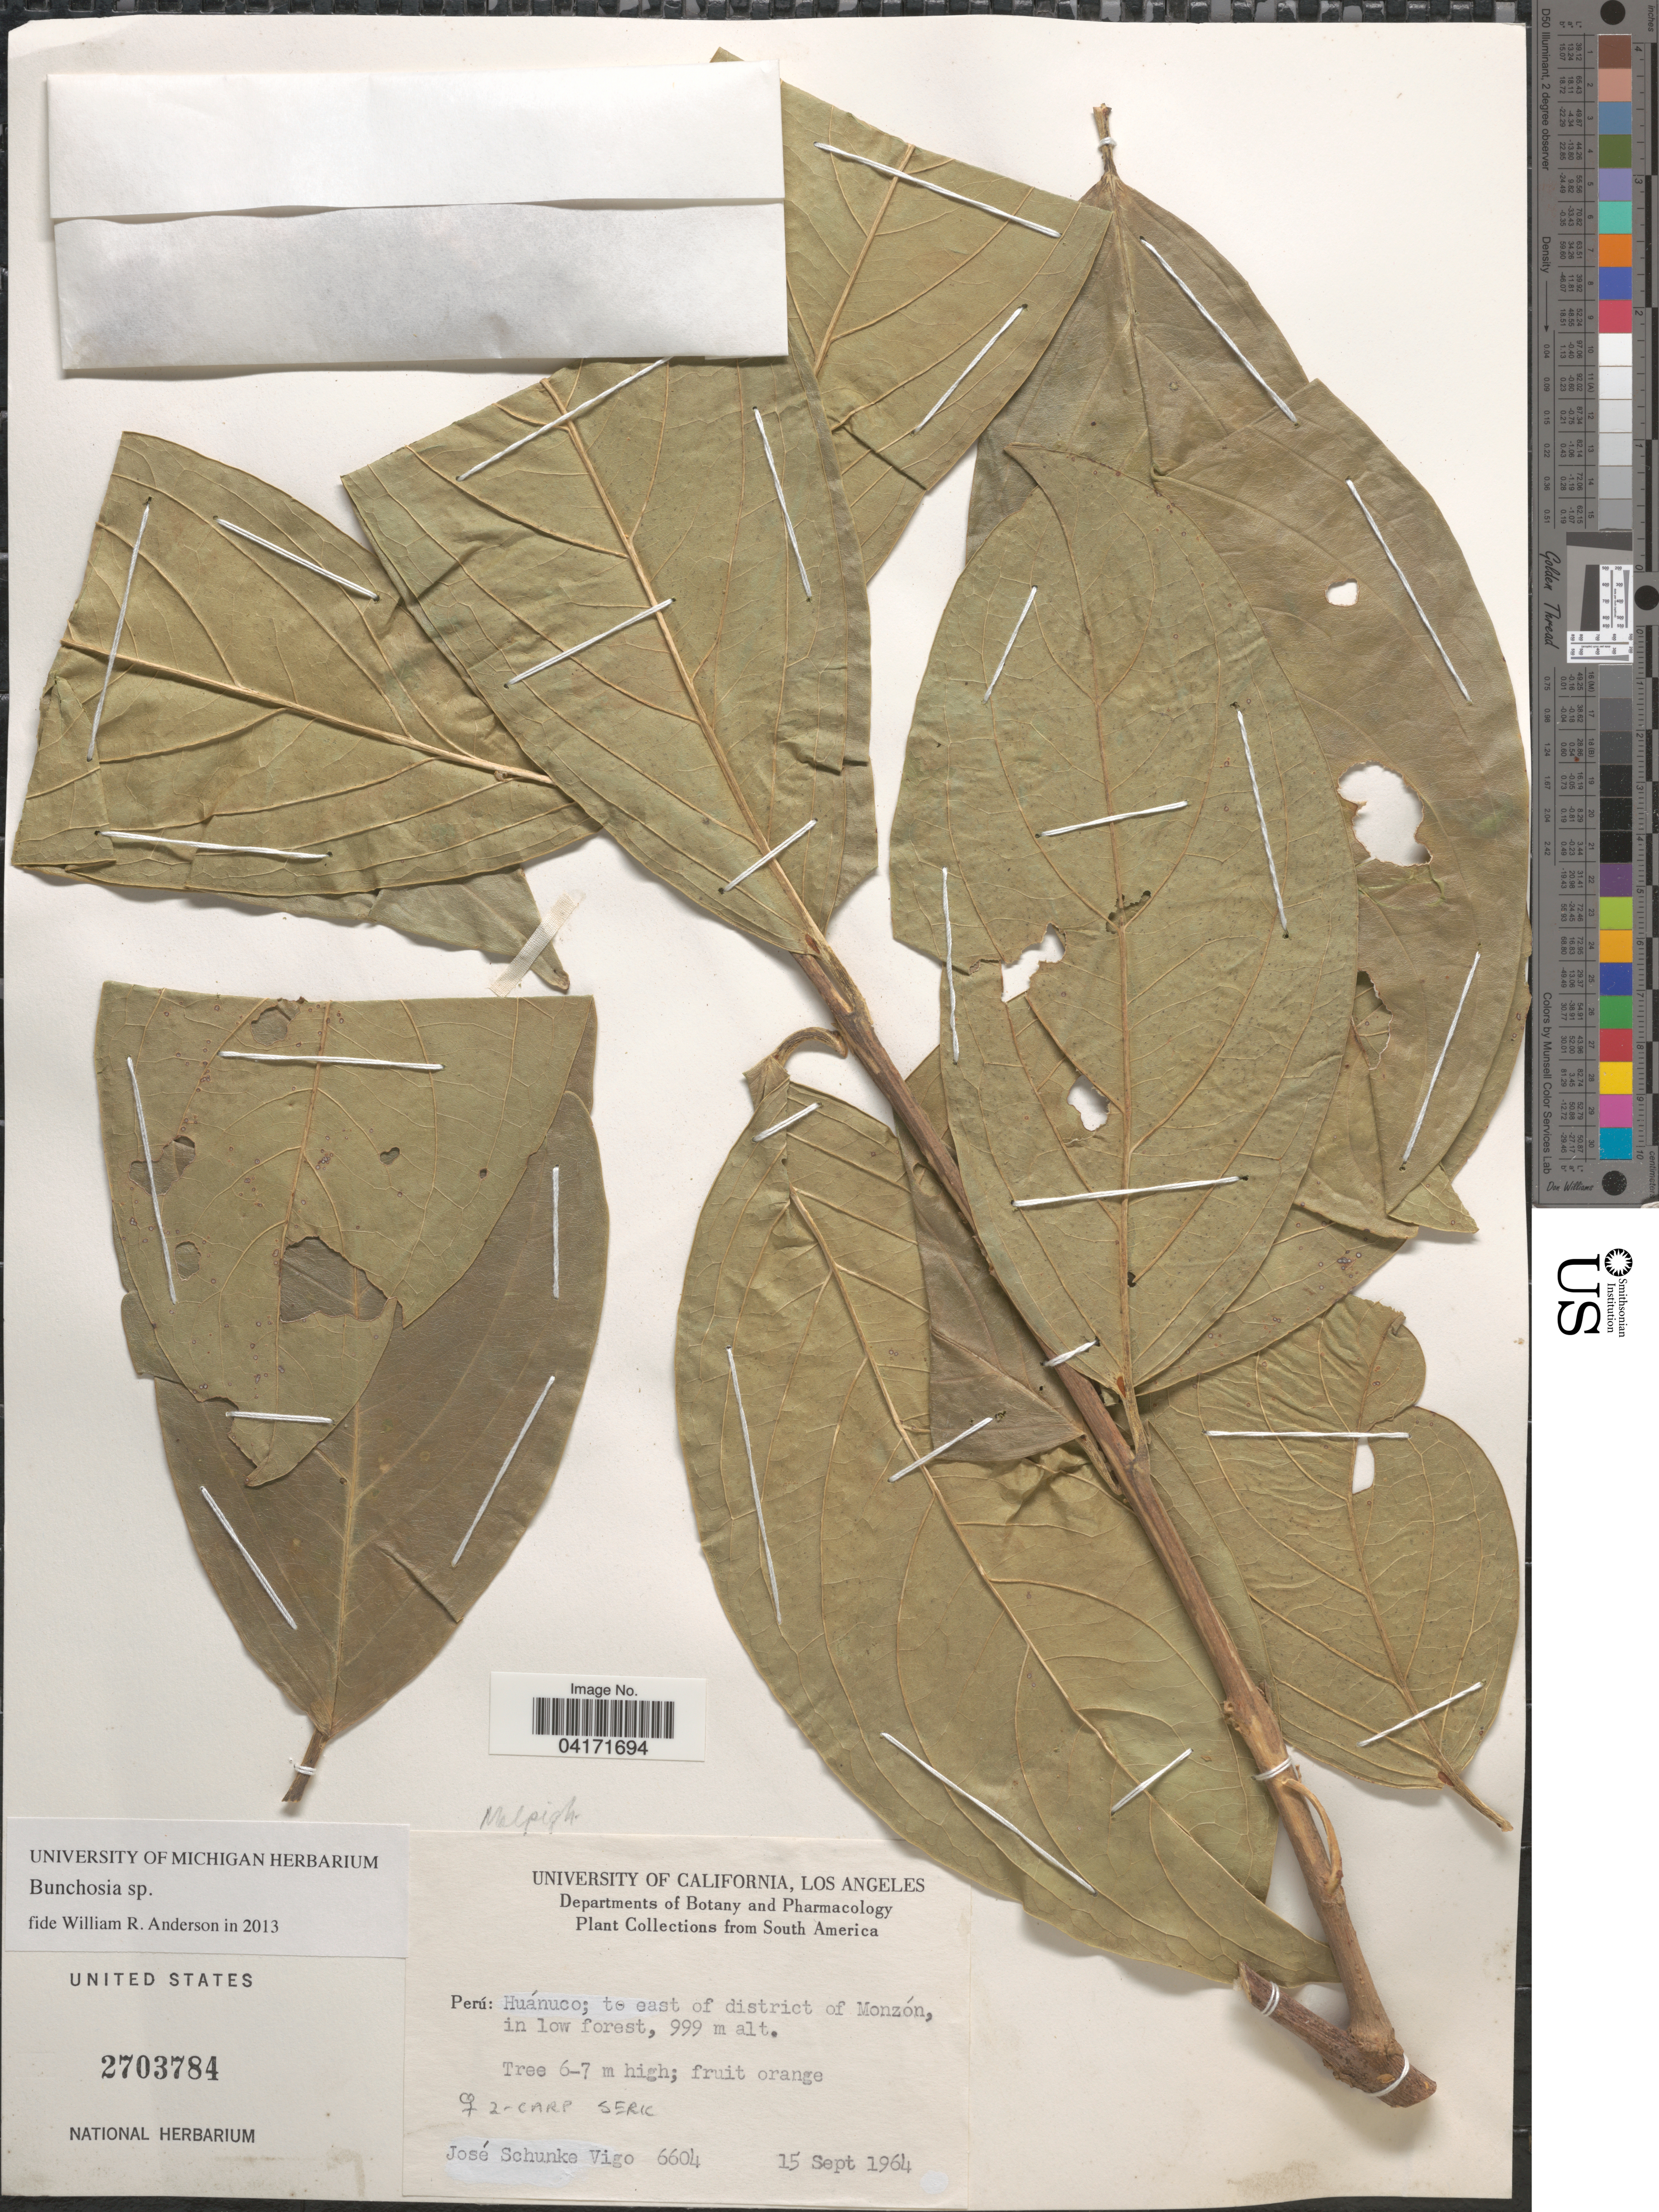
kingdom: Plantae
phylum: Tracheophyta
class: Magnoliopsida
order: Malpighiales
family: Malpighiaceae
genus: Bunchosia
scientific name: Bunchosia sp.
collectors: J. Schunke Vigo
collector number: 6604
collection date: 1964-09-15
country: Peru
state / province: Huánuco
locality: To east of district of Monzón.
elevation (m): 999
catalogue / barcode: US 2703784